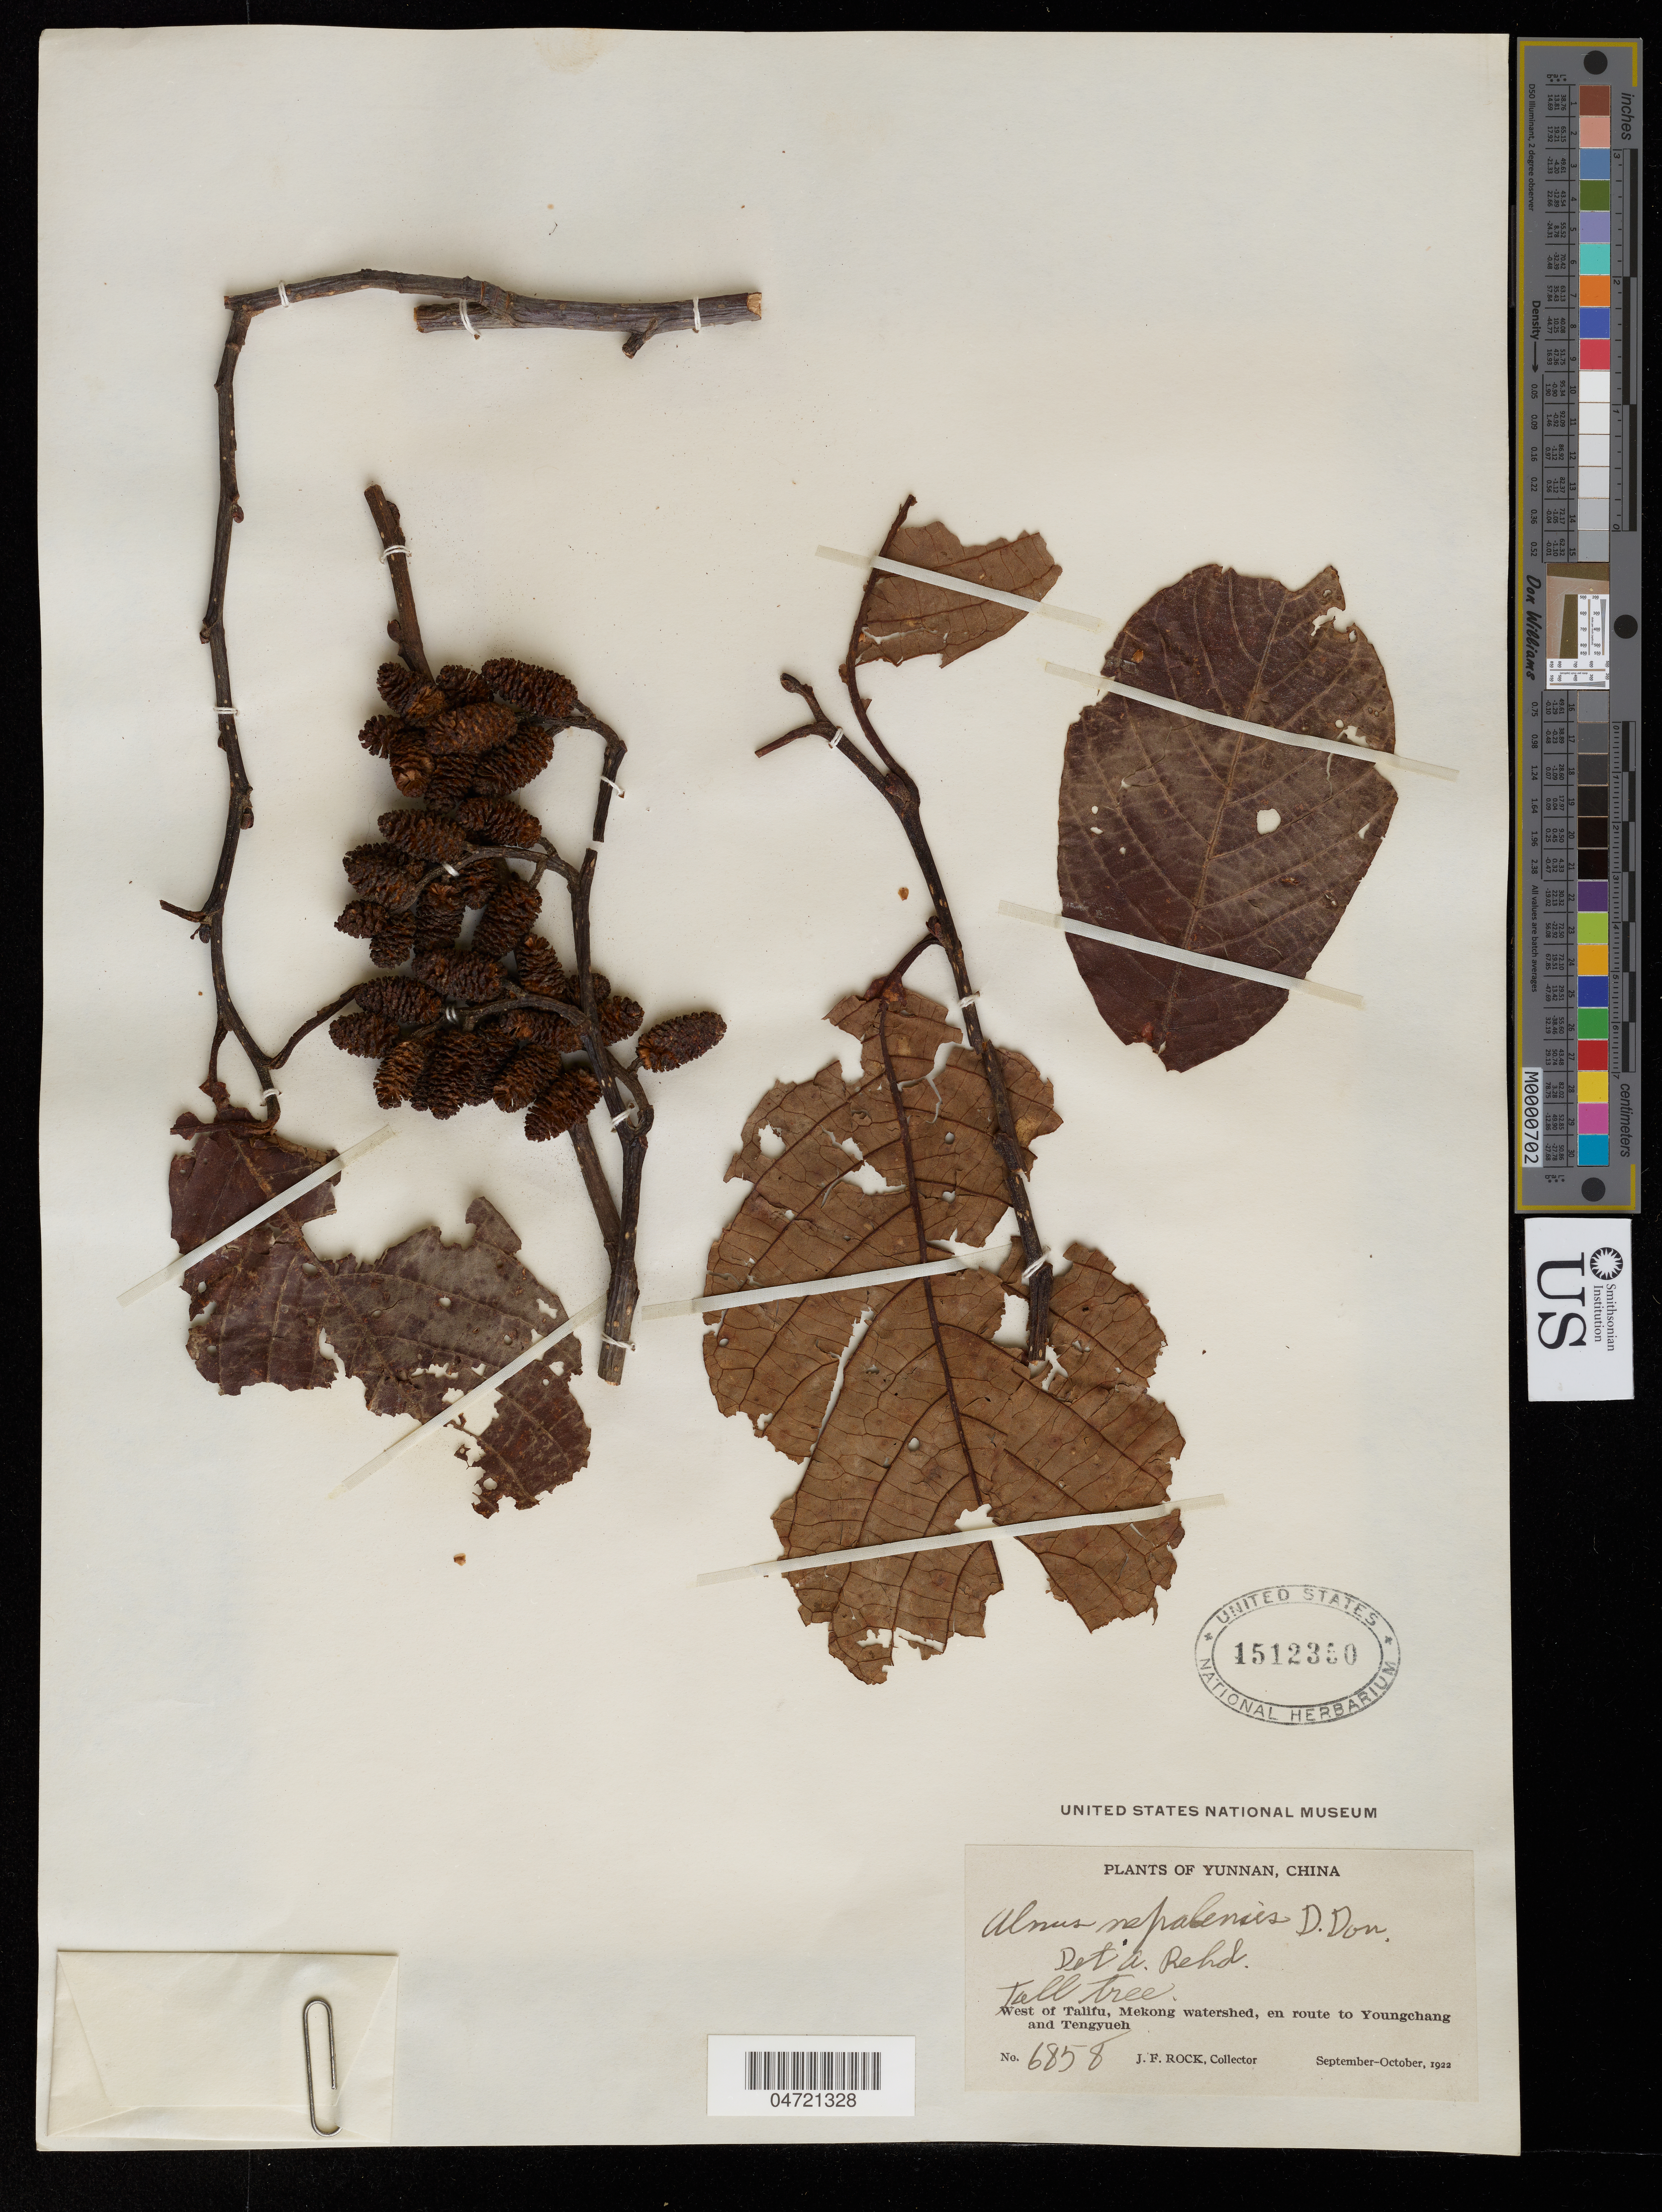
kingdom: Plantae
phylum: Tracheophyta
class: Magnoliopsida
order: Fagales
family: Betulaceae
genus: Alnus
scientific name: Alnus nepalensis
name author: D. Don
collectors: J. Rock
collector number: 6858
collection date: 1922-05/1922-06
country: China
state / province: Yunnan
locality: Between Likiang, Youngning, and Youngpei, en route to Mili (southwestern Szechuan).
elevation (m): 2438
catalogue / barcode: US 1512350